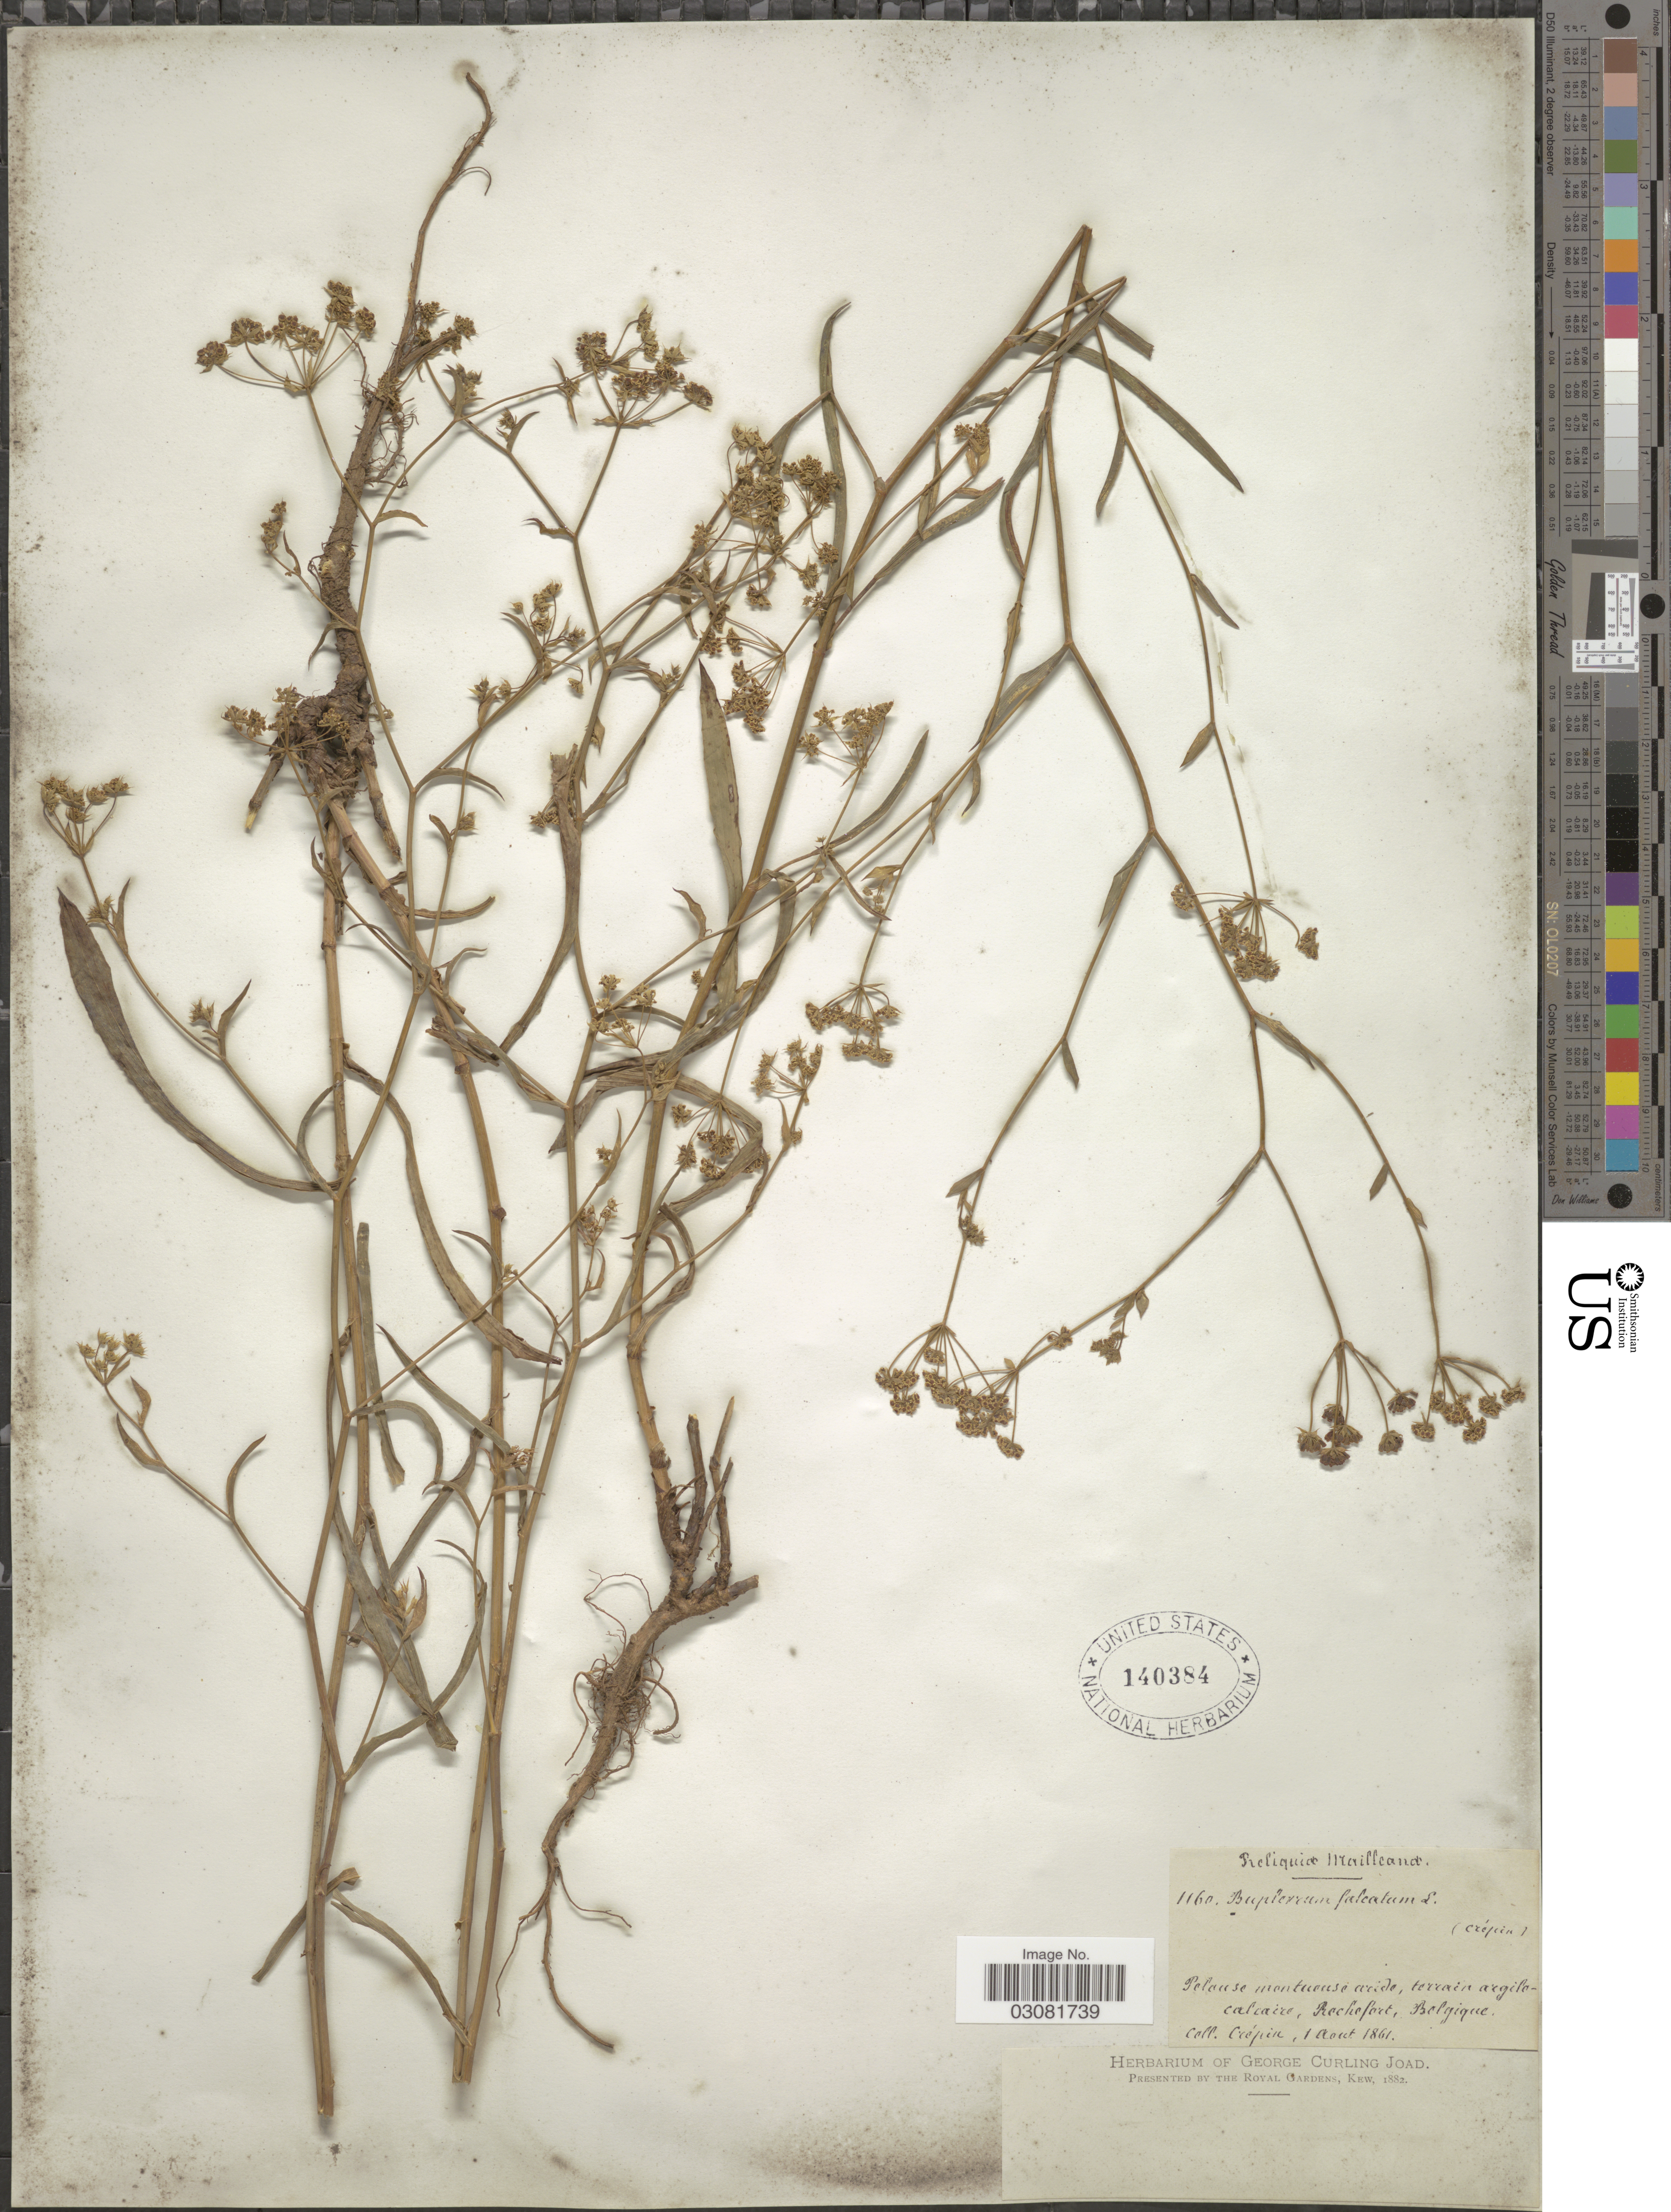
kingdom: Plantae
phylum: Tracheophyta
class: Magnoliopsida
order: Apiales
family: Apiaceae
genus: Bupleurum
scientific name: Bupleurum falcatum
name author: L.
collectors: Crepin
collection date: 1861-08-01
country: Belgium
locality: Mailleande [interpreted], Pelouse montueuse acide [interpreted], terrain argilo-calcaire, Rochefort [interpreted], calcaire, Rochefort [interpreted].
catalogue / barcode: US 140384